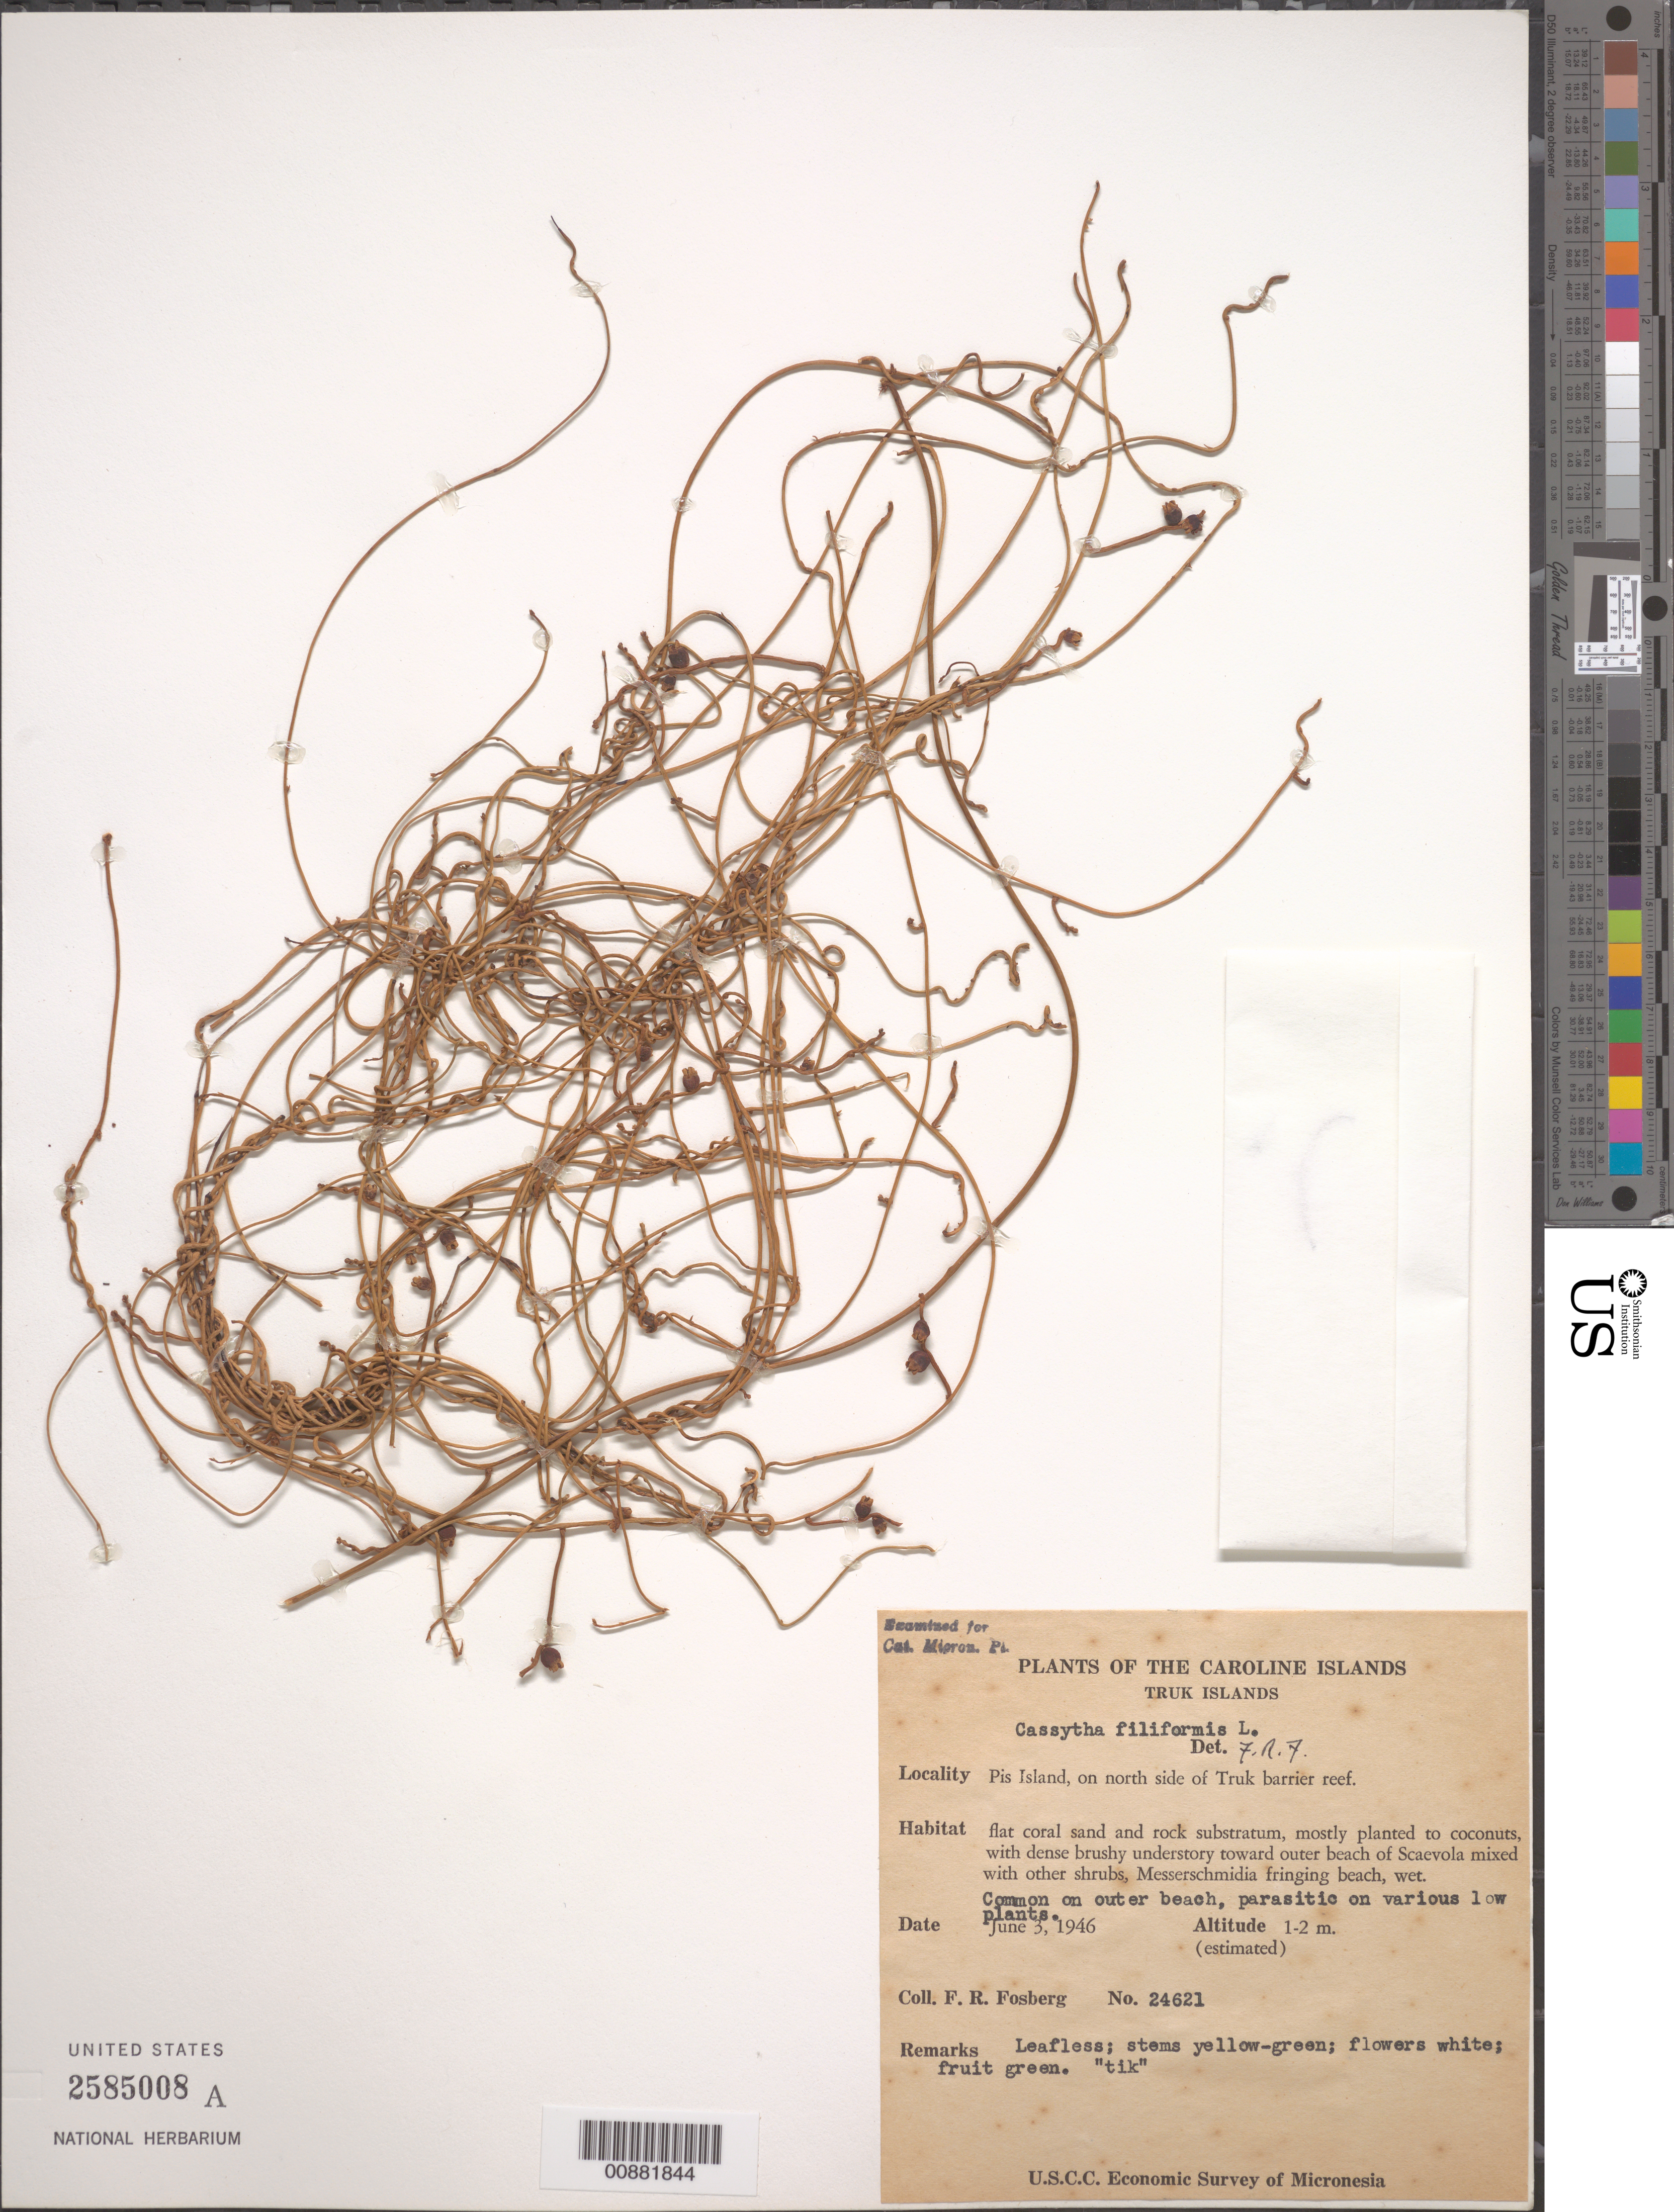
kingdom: Plantae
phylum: Tracheophyta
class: Magnoliopsida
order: Laurales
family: Lauraceae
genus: Cassytha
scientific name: Cassytha filiformis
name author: L.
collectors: F. R. Fosberg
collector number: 24621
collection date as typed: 03 Jun 1946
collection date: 1946-06-03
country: Micronesia, Federated States of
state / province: Truk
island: Losap Atoll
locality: Pis Islet; N of Truk barrier reef; outer beach of Scaevola / Messerschmidia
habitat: flat coral sand & rock substratum w coconut w dense brushy understory toward beach mixed w shrubs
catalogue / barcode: US 2585008